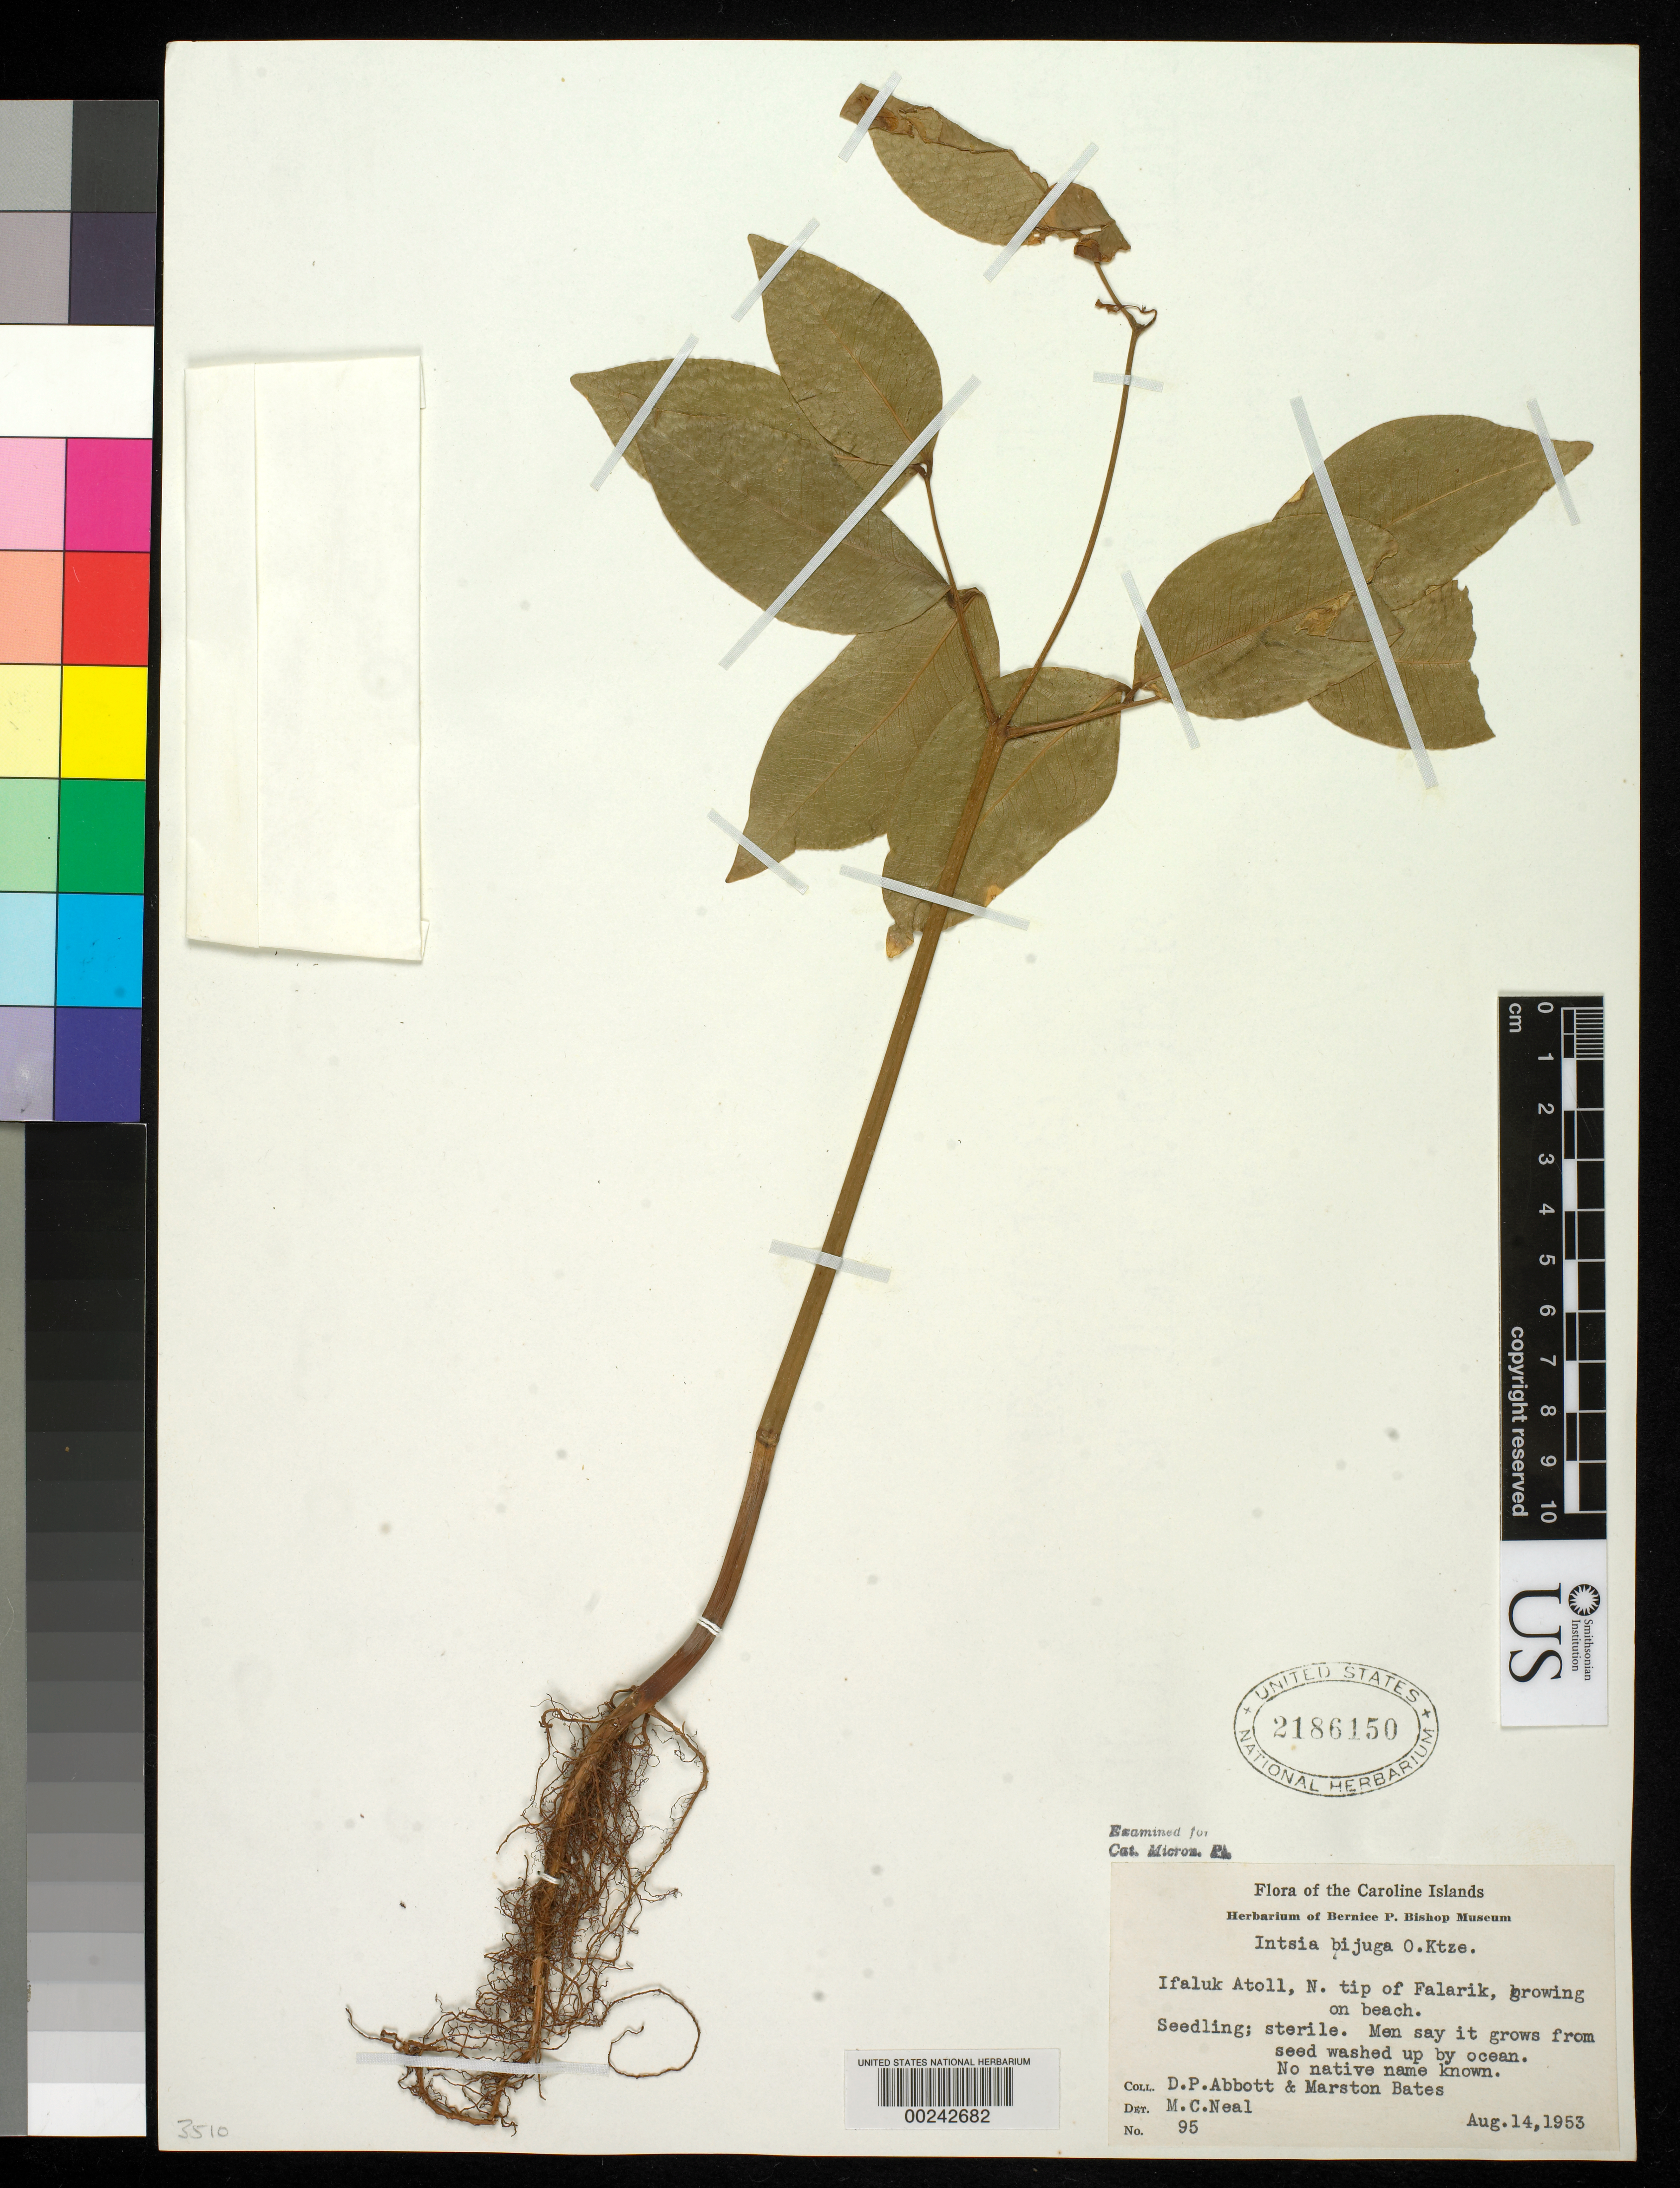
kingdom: Plantae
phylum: Tracheophyta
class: Magnoliopsida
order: Fabales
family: Fabaceae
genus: Intsia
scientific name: Intsia bijuga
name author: (Colebr.) Kuntze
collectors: D. P. Abbott & M. Bates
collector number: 95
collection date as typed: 14 Aug 1953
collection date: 1953-08-14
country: Micronesia, Federated States of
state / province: Yap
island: Ifalik (Ifaluk) Atoll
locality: N tip of Falarik Islet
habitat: On beach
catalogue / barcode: US 2186150